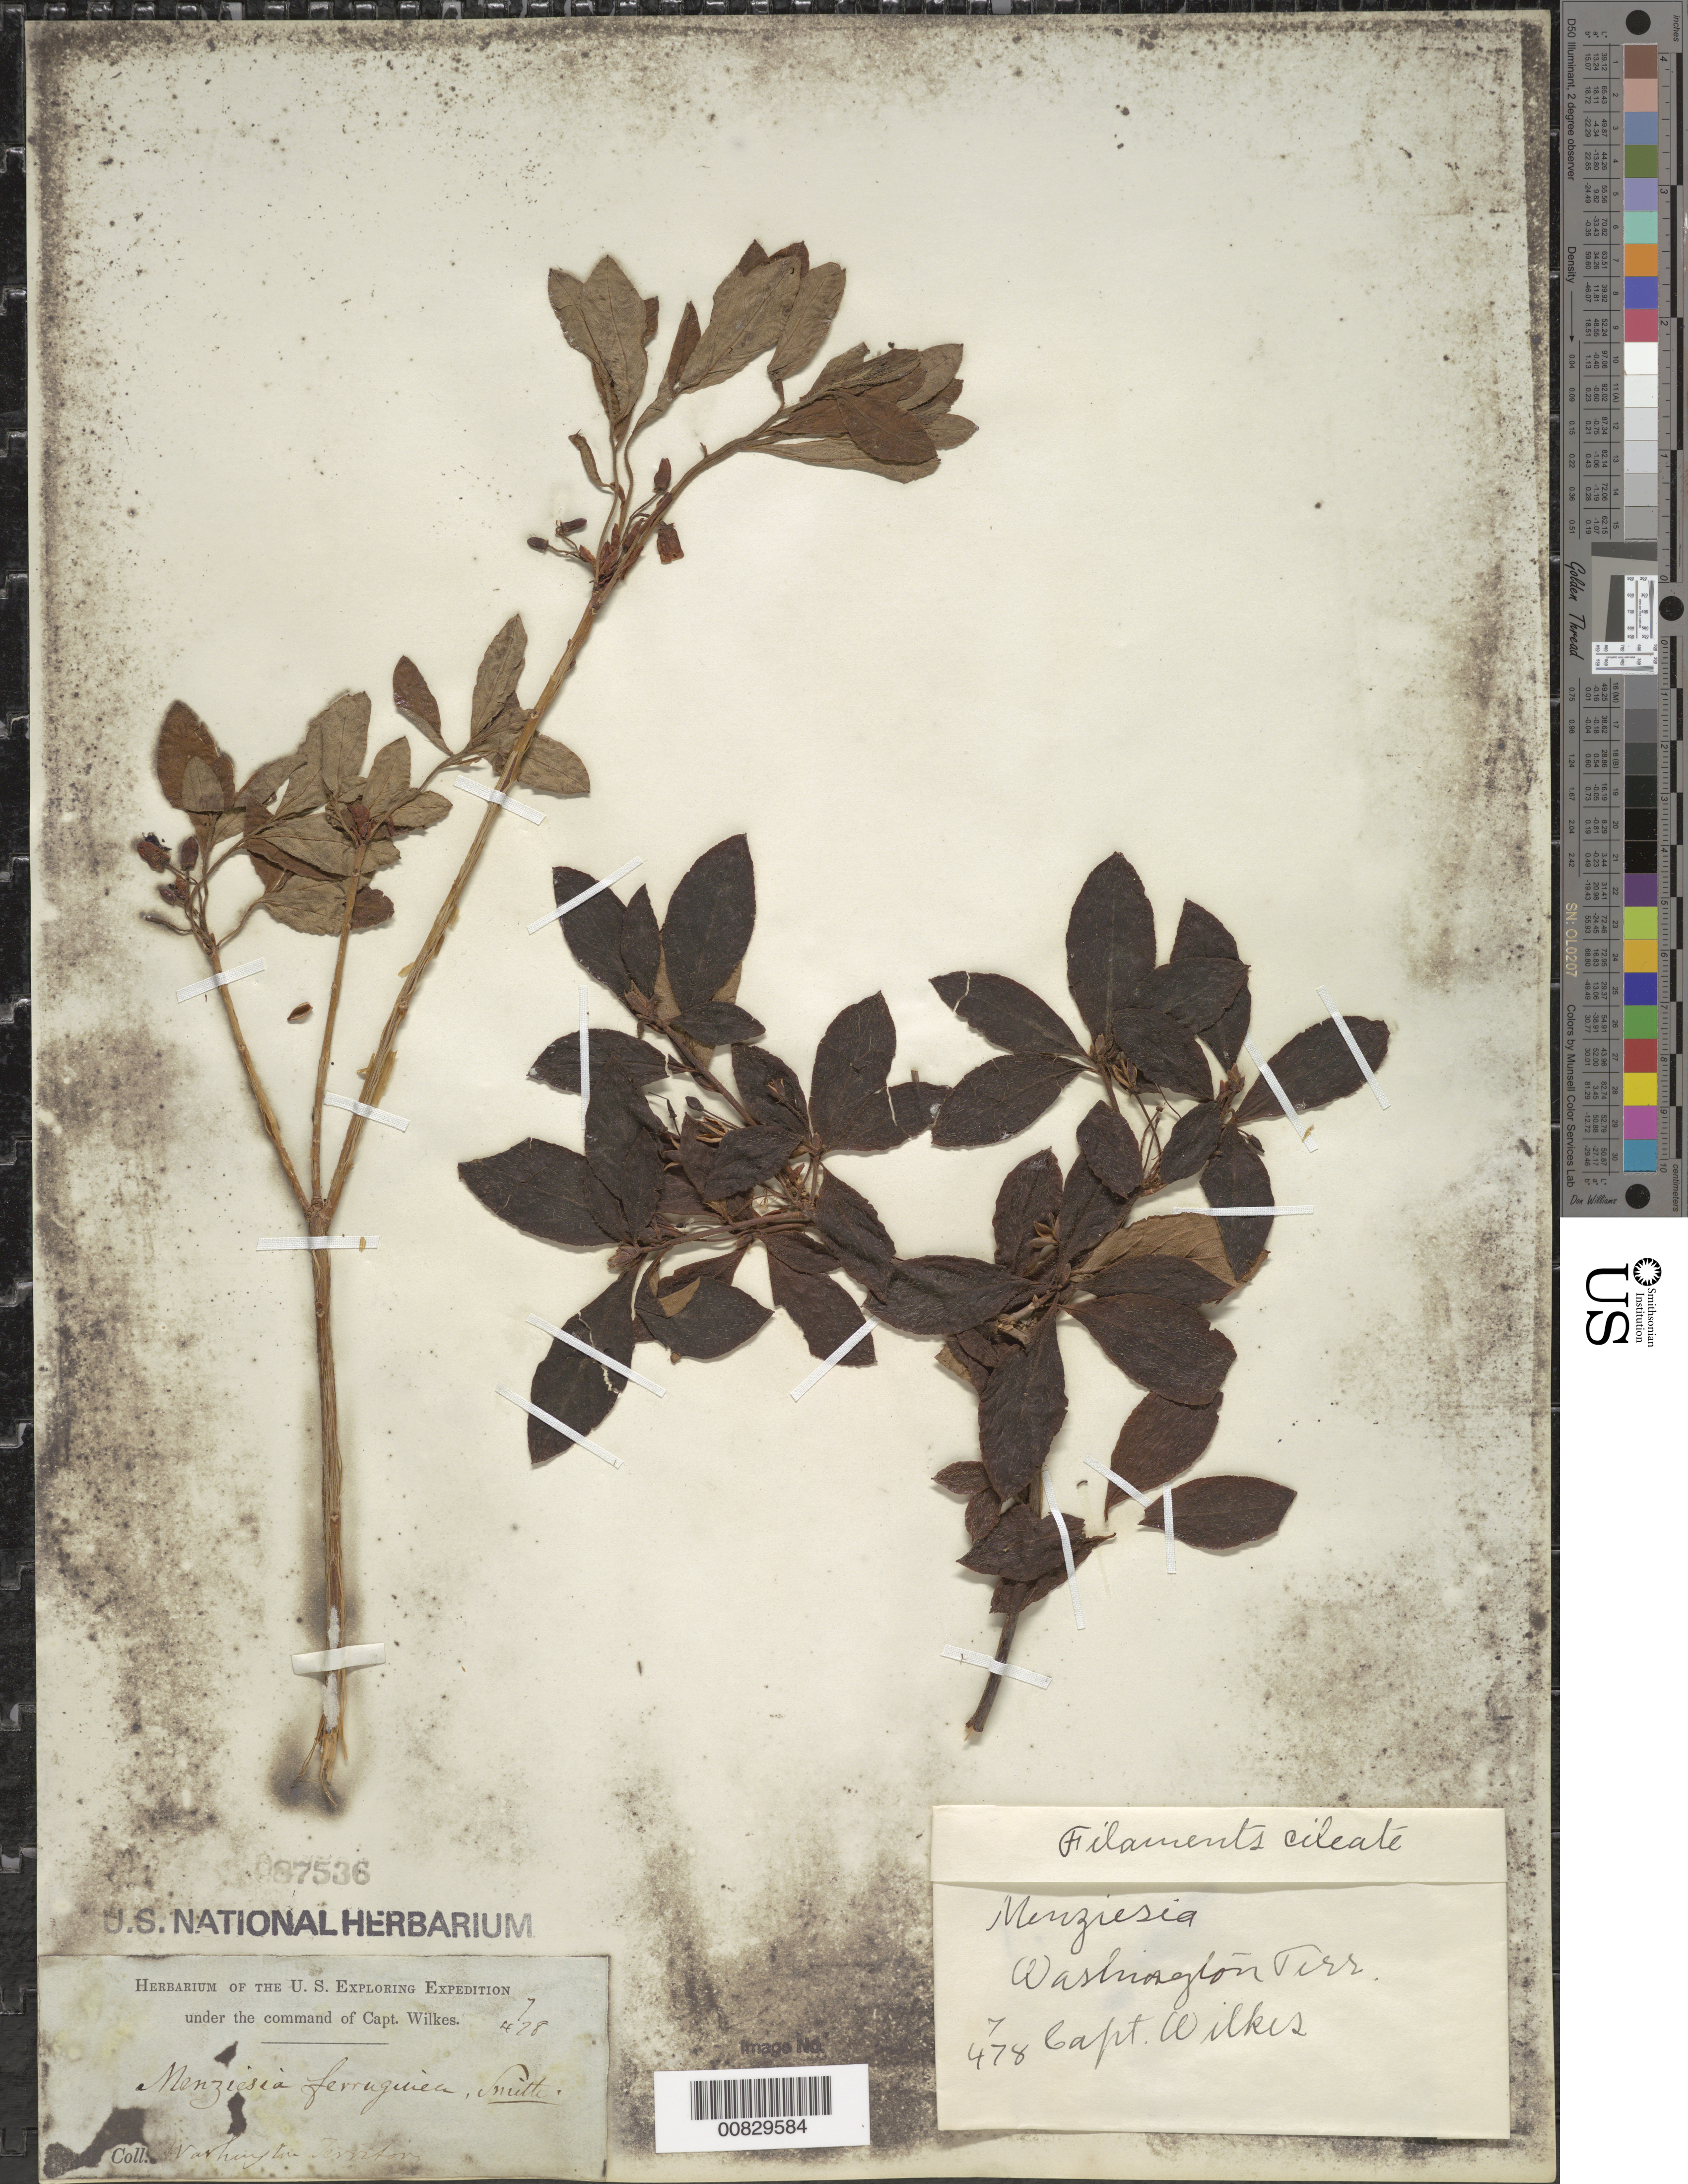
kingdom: Plantae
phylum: Tracheophyta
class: Magnoliopsida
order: Ericales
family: Ericaceae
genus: Menziesia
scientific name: Menziesia ferruginea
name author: Sm.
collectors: Wilkes Explor. Exped.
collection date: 1838/1842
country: United States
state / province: Washington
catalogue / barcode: US 87536